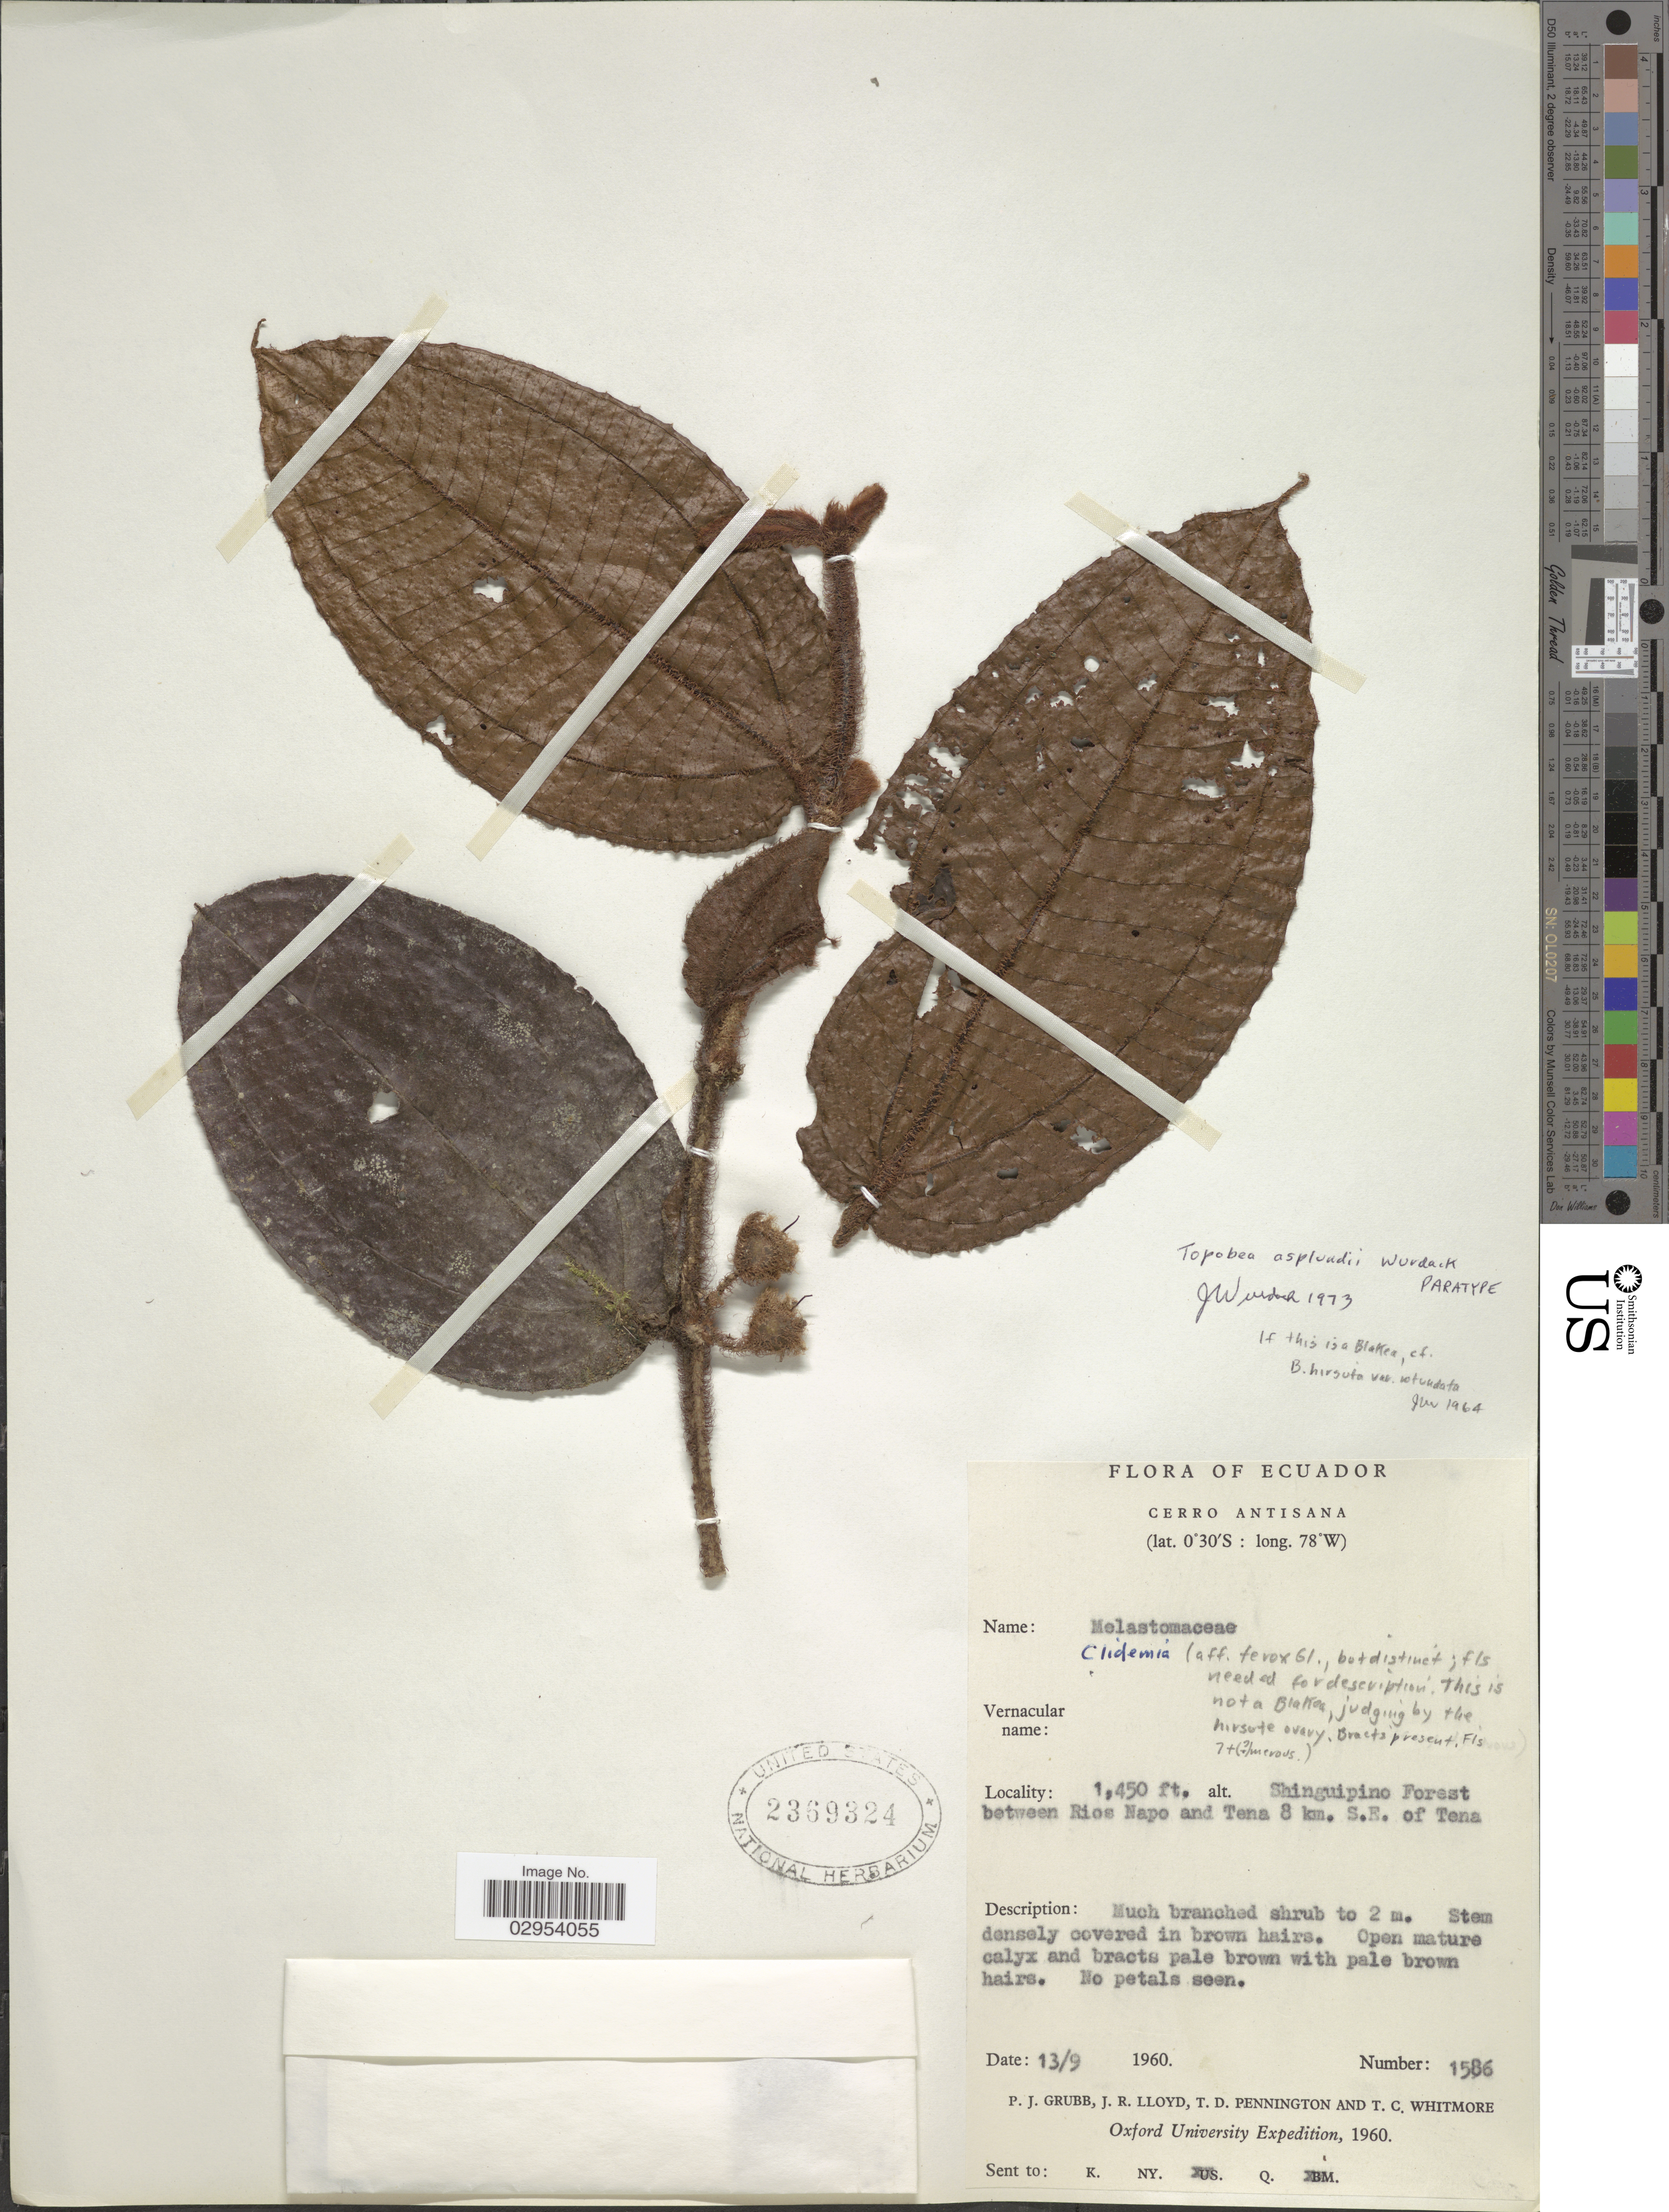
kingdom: Plantae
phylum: Tracheophyta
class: Magnoliopsida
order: Myrtales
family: Melastomataceae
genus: Topobea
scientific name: Topobea asplundii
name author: Wurdack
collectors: P. J. Grubb, J. R. Lloyd, T. D. Pennington & T. C. Whitmore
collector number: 1586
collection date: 1960-09-13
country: Ecuador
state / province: Napo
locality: Cerro Antisana. Shinguipino Forest between Rios Napo and Tena 8 km. S.E. of Tena.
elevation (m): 442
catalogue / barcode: US 2369324